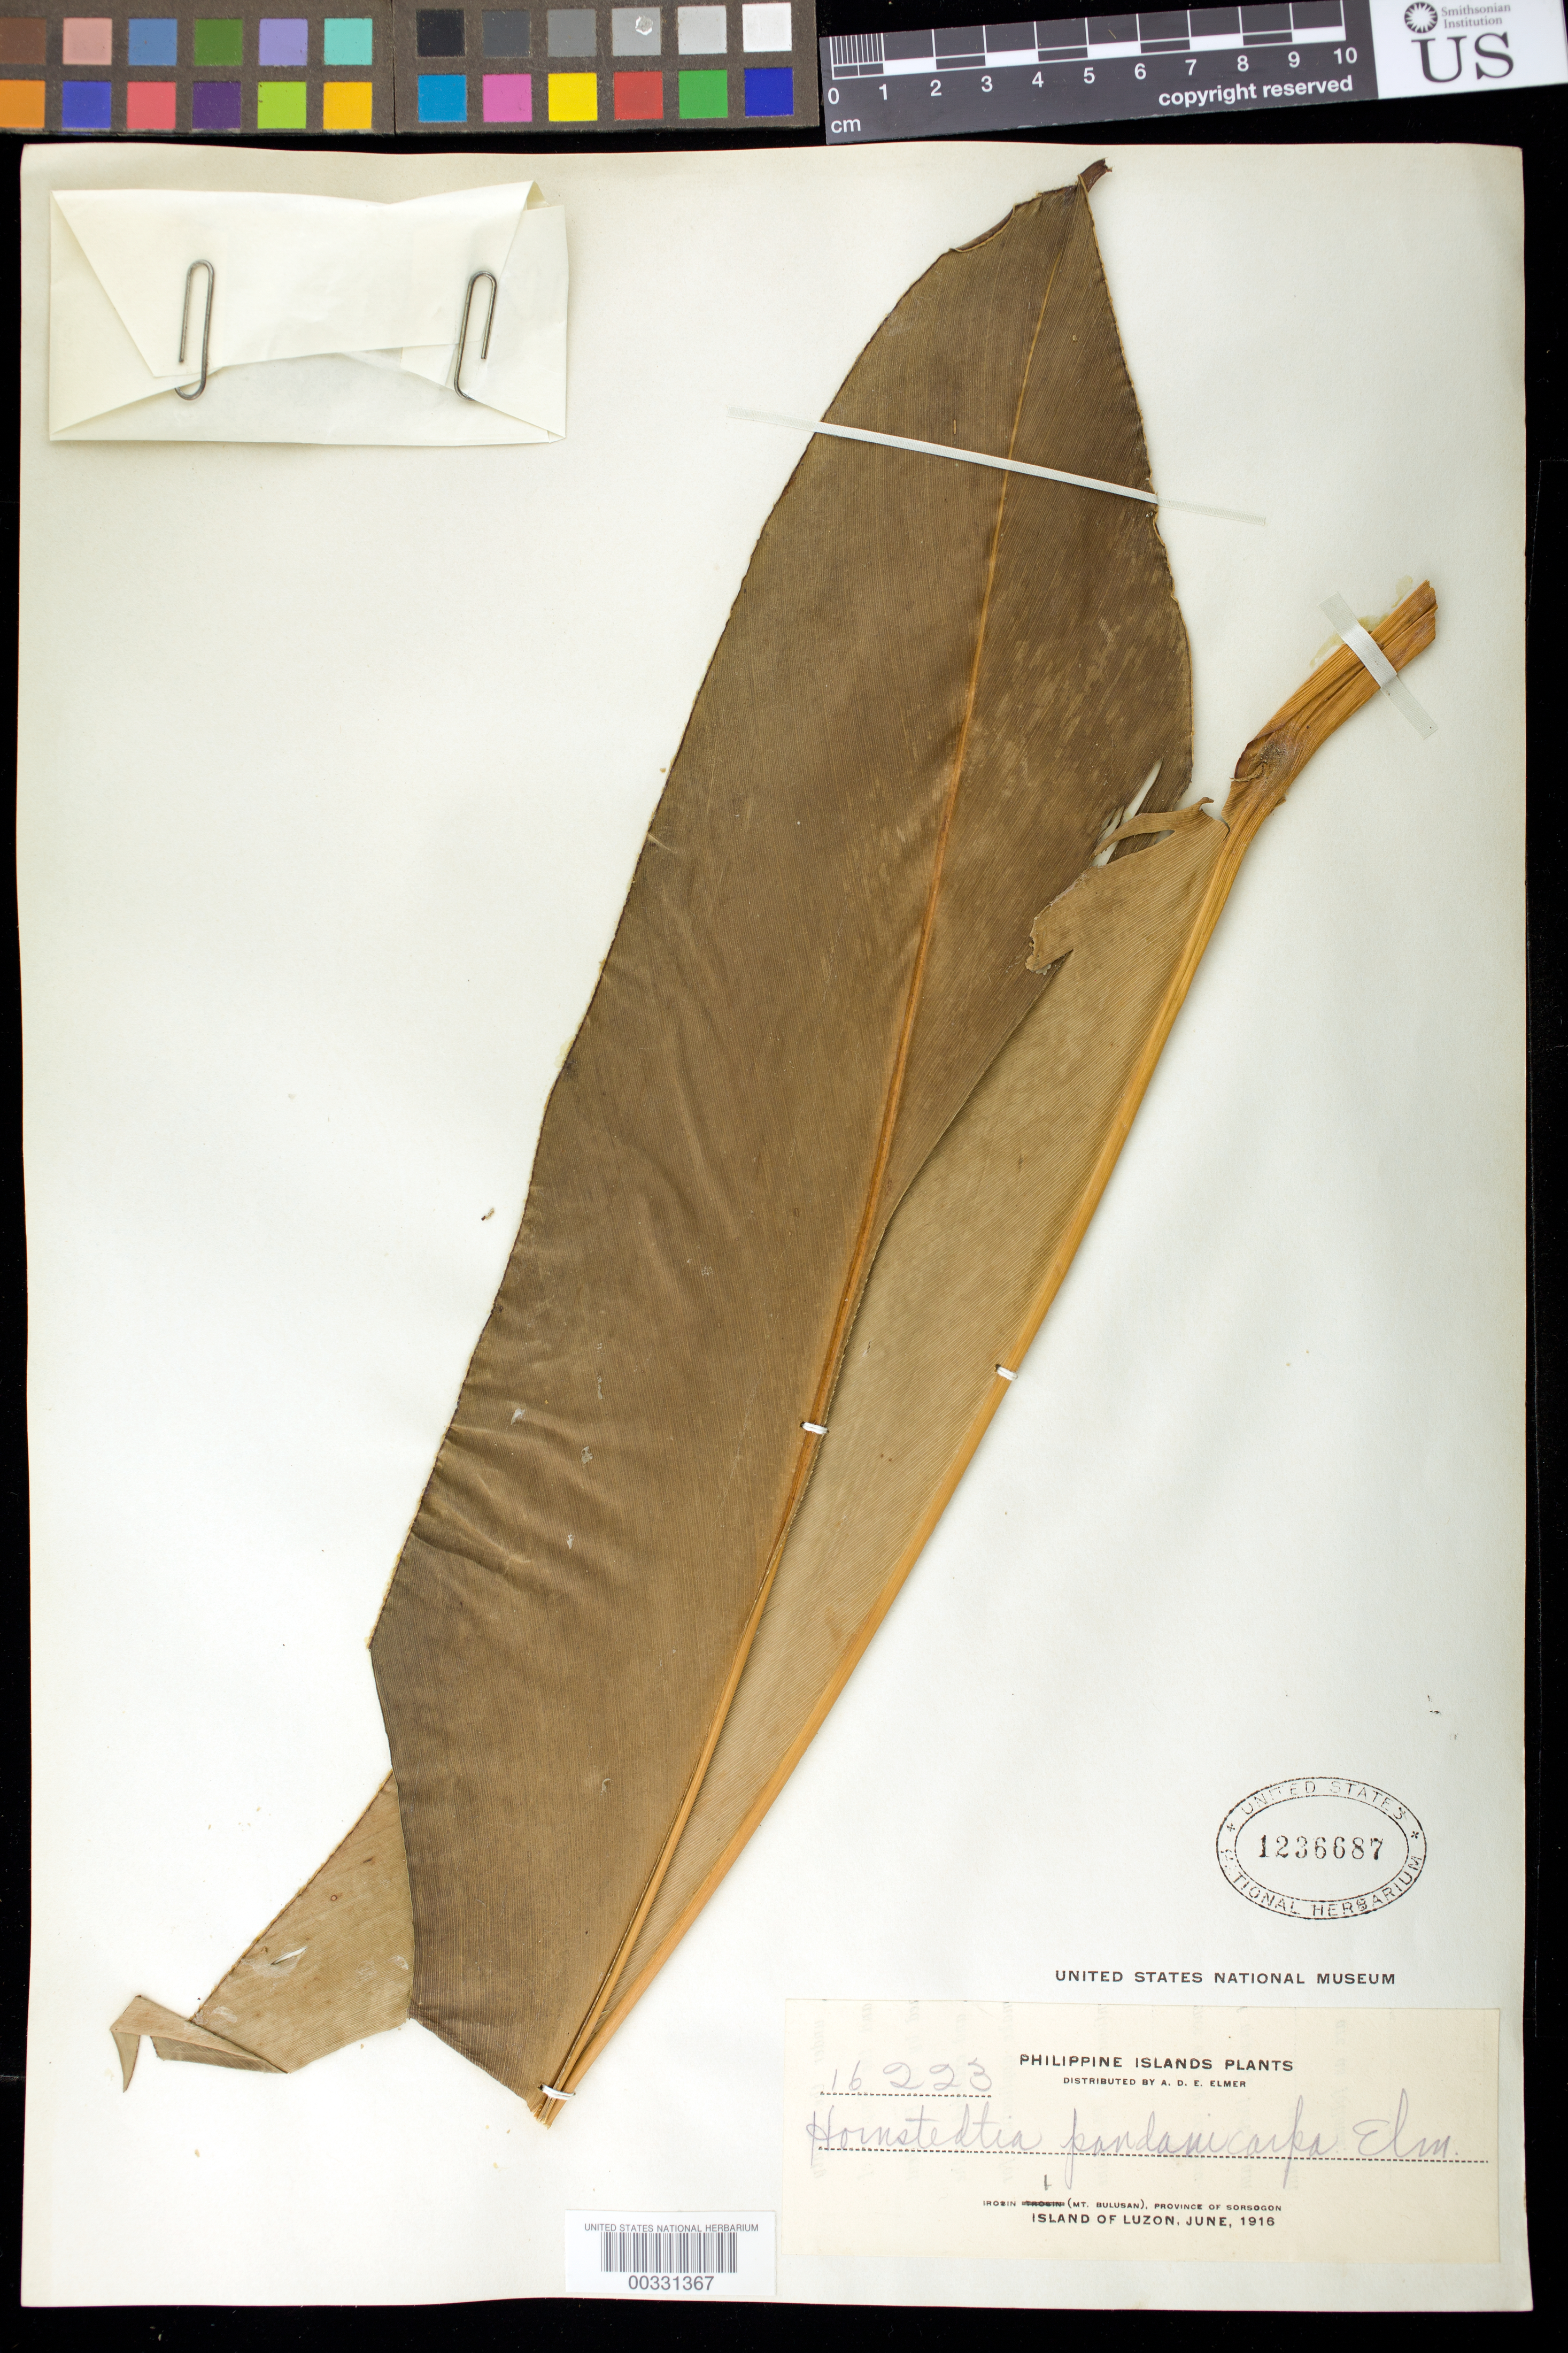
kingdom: Plantae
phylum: Tracheophyta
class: Liliopsida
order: Zingiberales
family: Zingiberaceae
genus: Etlingera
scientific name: Etlingera fimbriobracteata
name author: (K. Schum.) R.M. Sm.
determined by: Docot, Rudolph Valentino A.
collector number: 16223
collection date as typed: Jun 1916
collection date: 1916-06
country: Philippines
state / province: Bicol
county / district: Sorsogon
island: Luzon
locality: Irosin (Mt. Bulusan)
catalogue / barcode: US 1236687